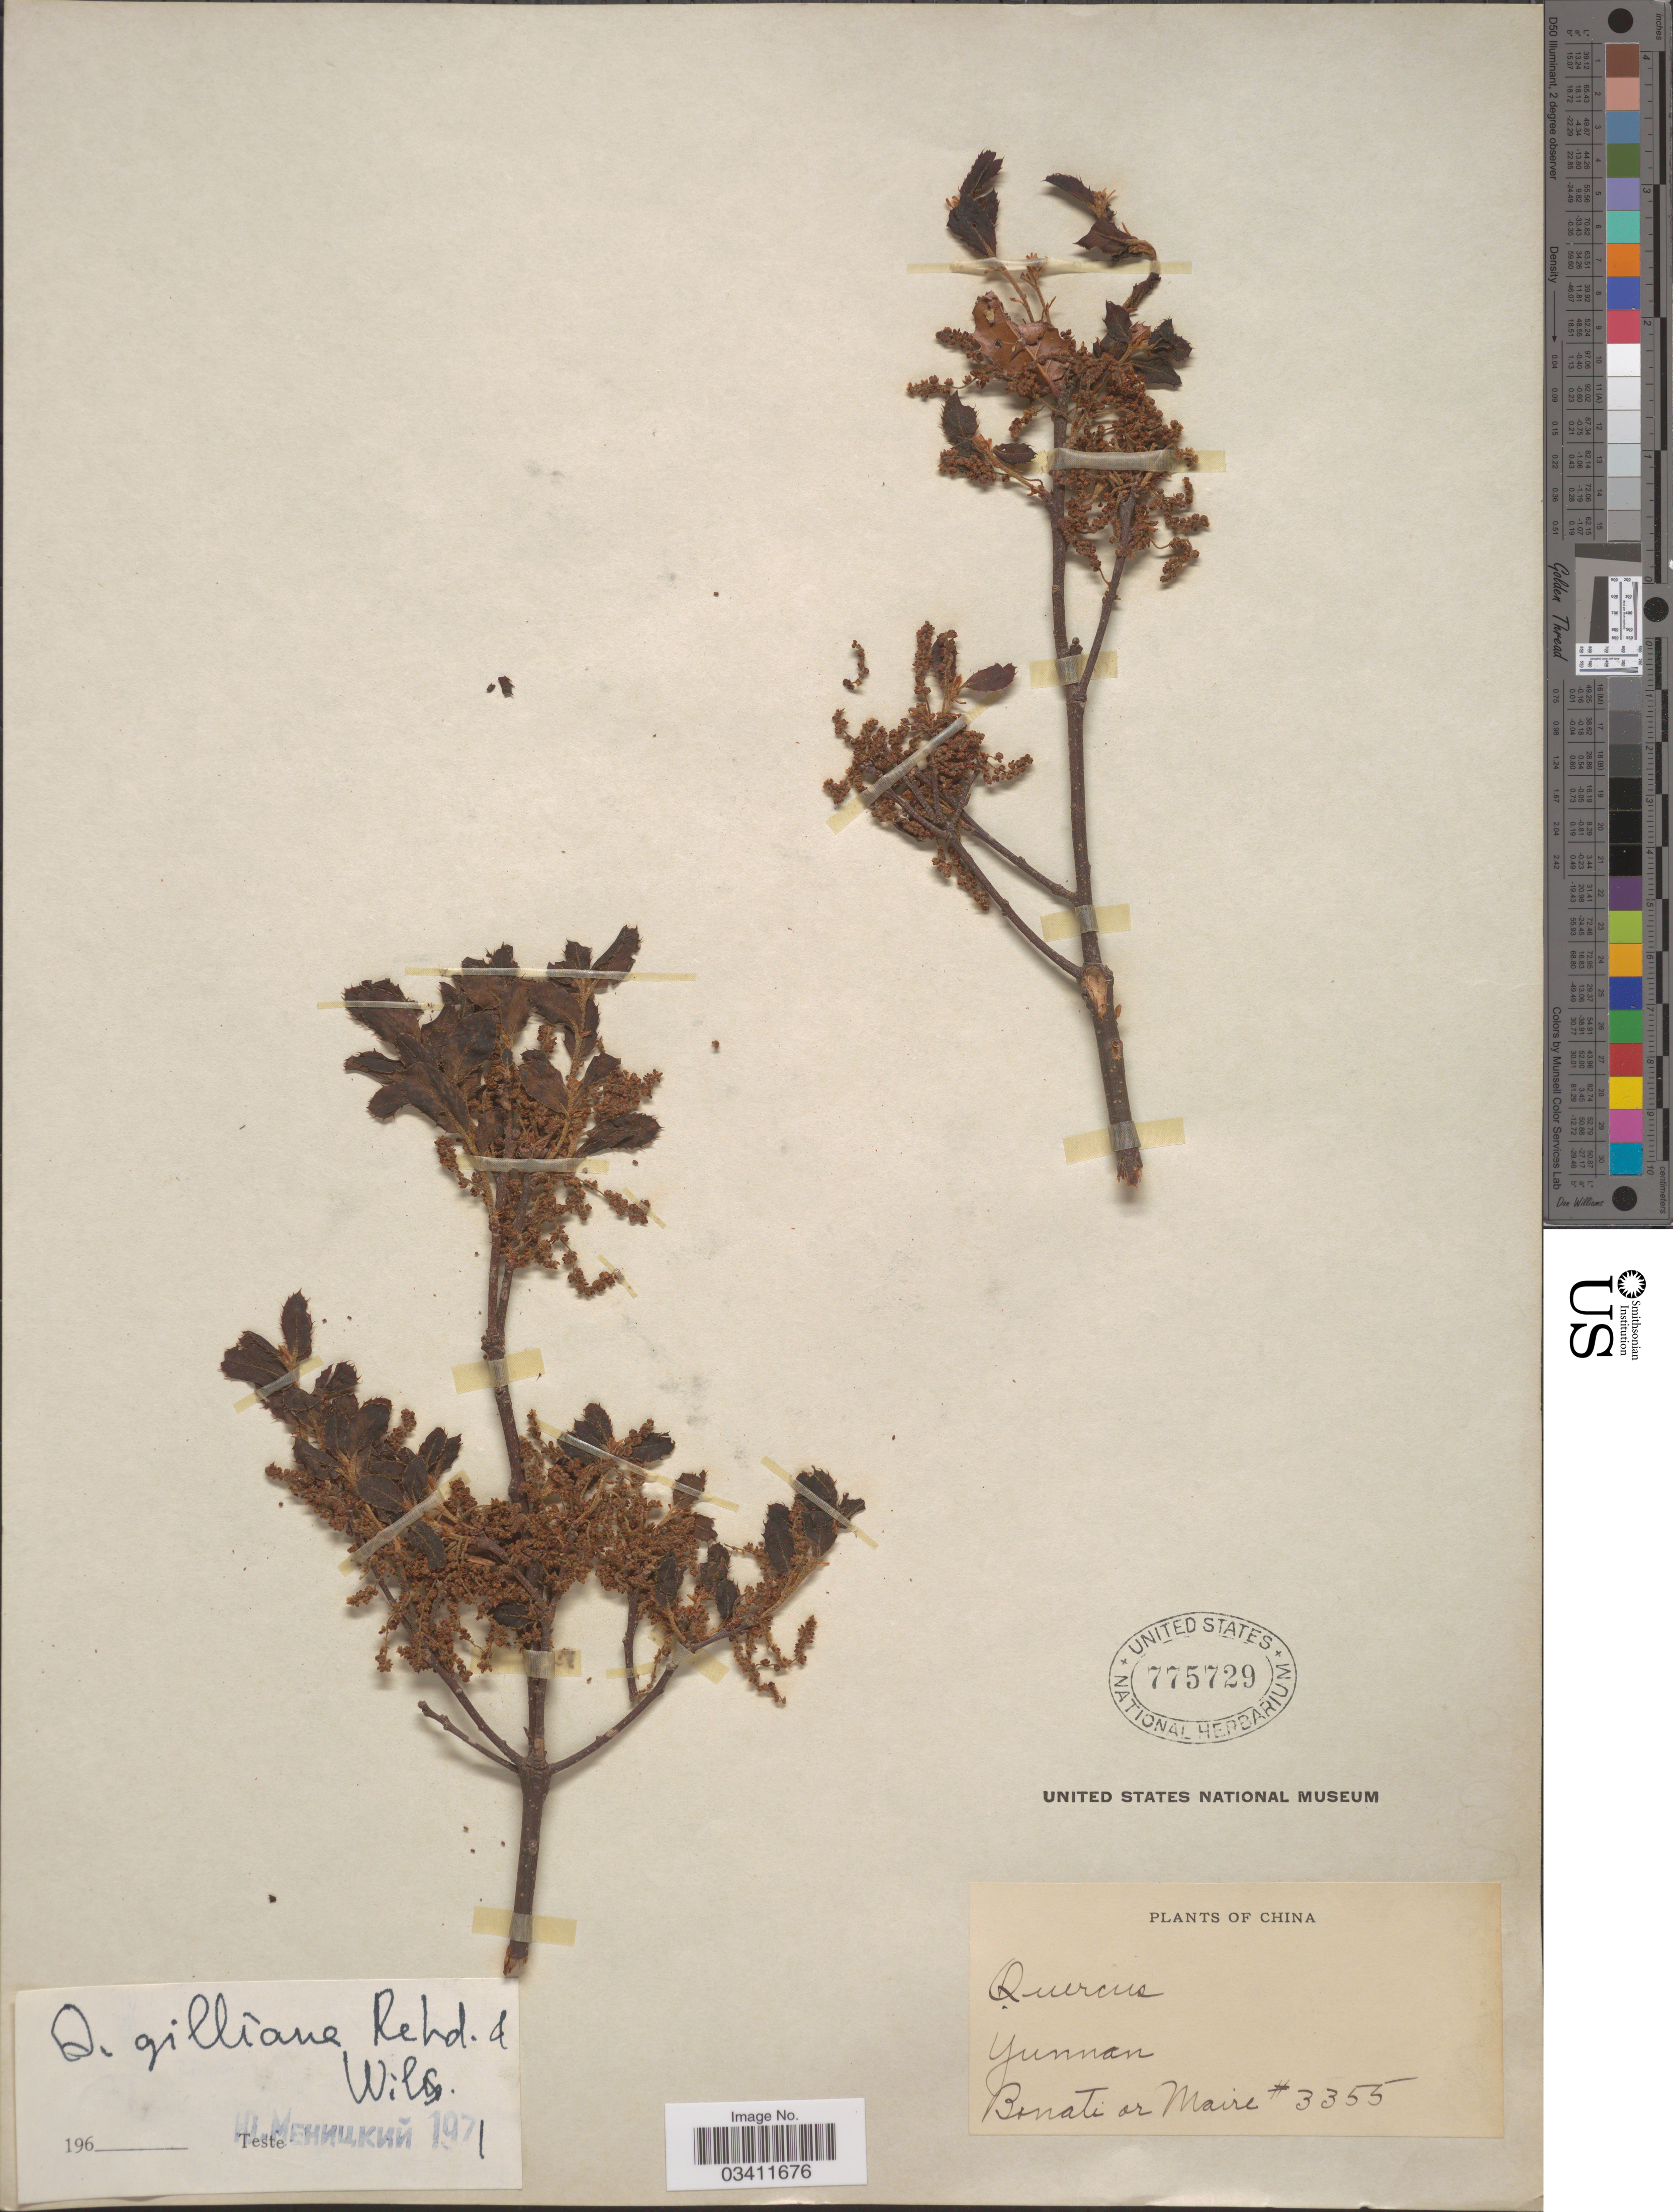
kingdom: Plantae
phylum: Tracheophyta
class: Magnoliopsida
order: Fagales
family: Fagaceae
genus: Quercus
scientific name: Quercus gilliana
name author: Rehder & E.H. Wilson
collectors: -. Bonati & Maire, --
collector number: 3355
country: China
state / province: Yunnan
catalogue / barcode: US 775729